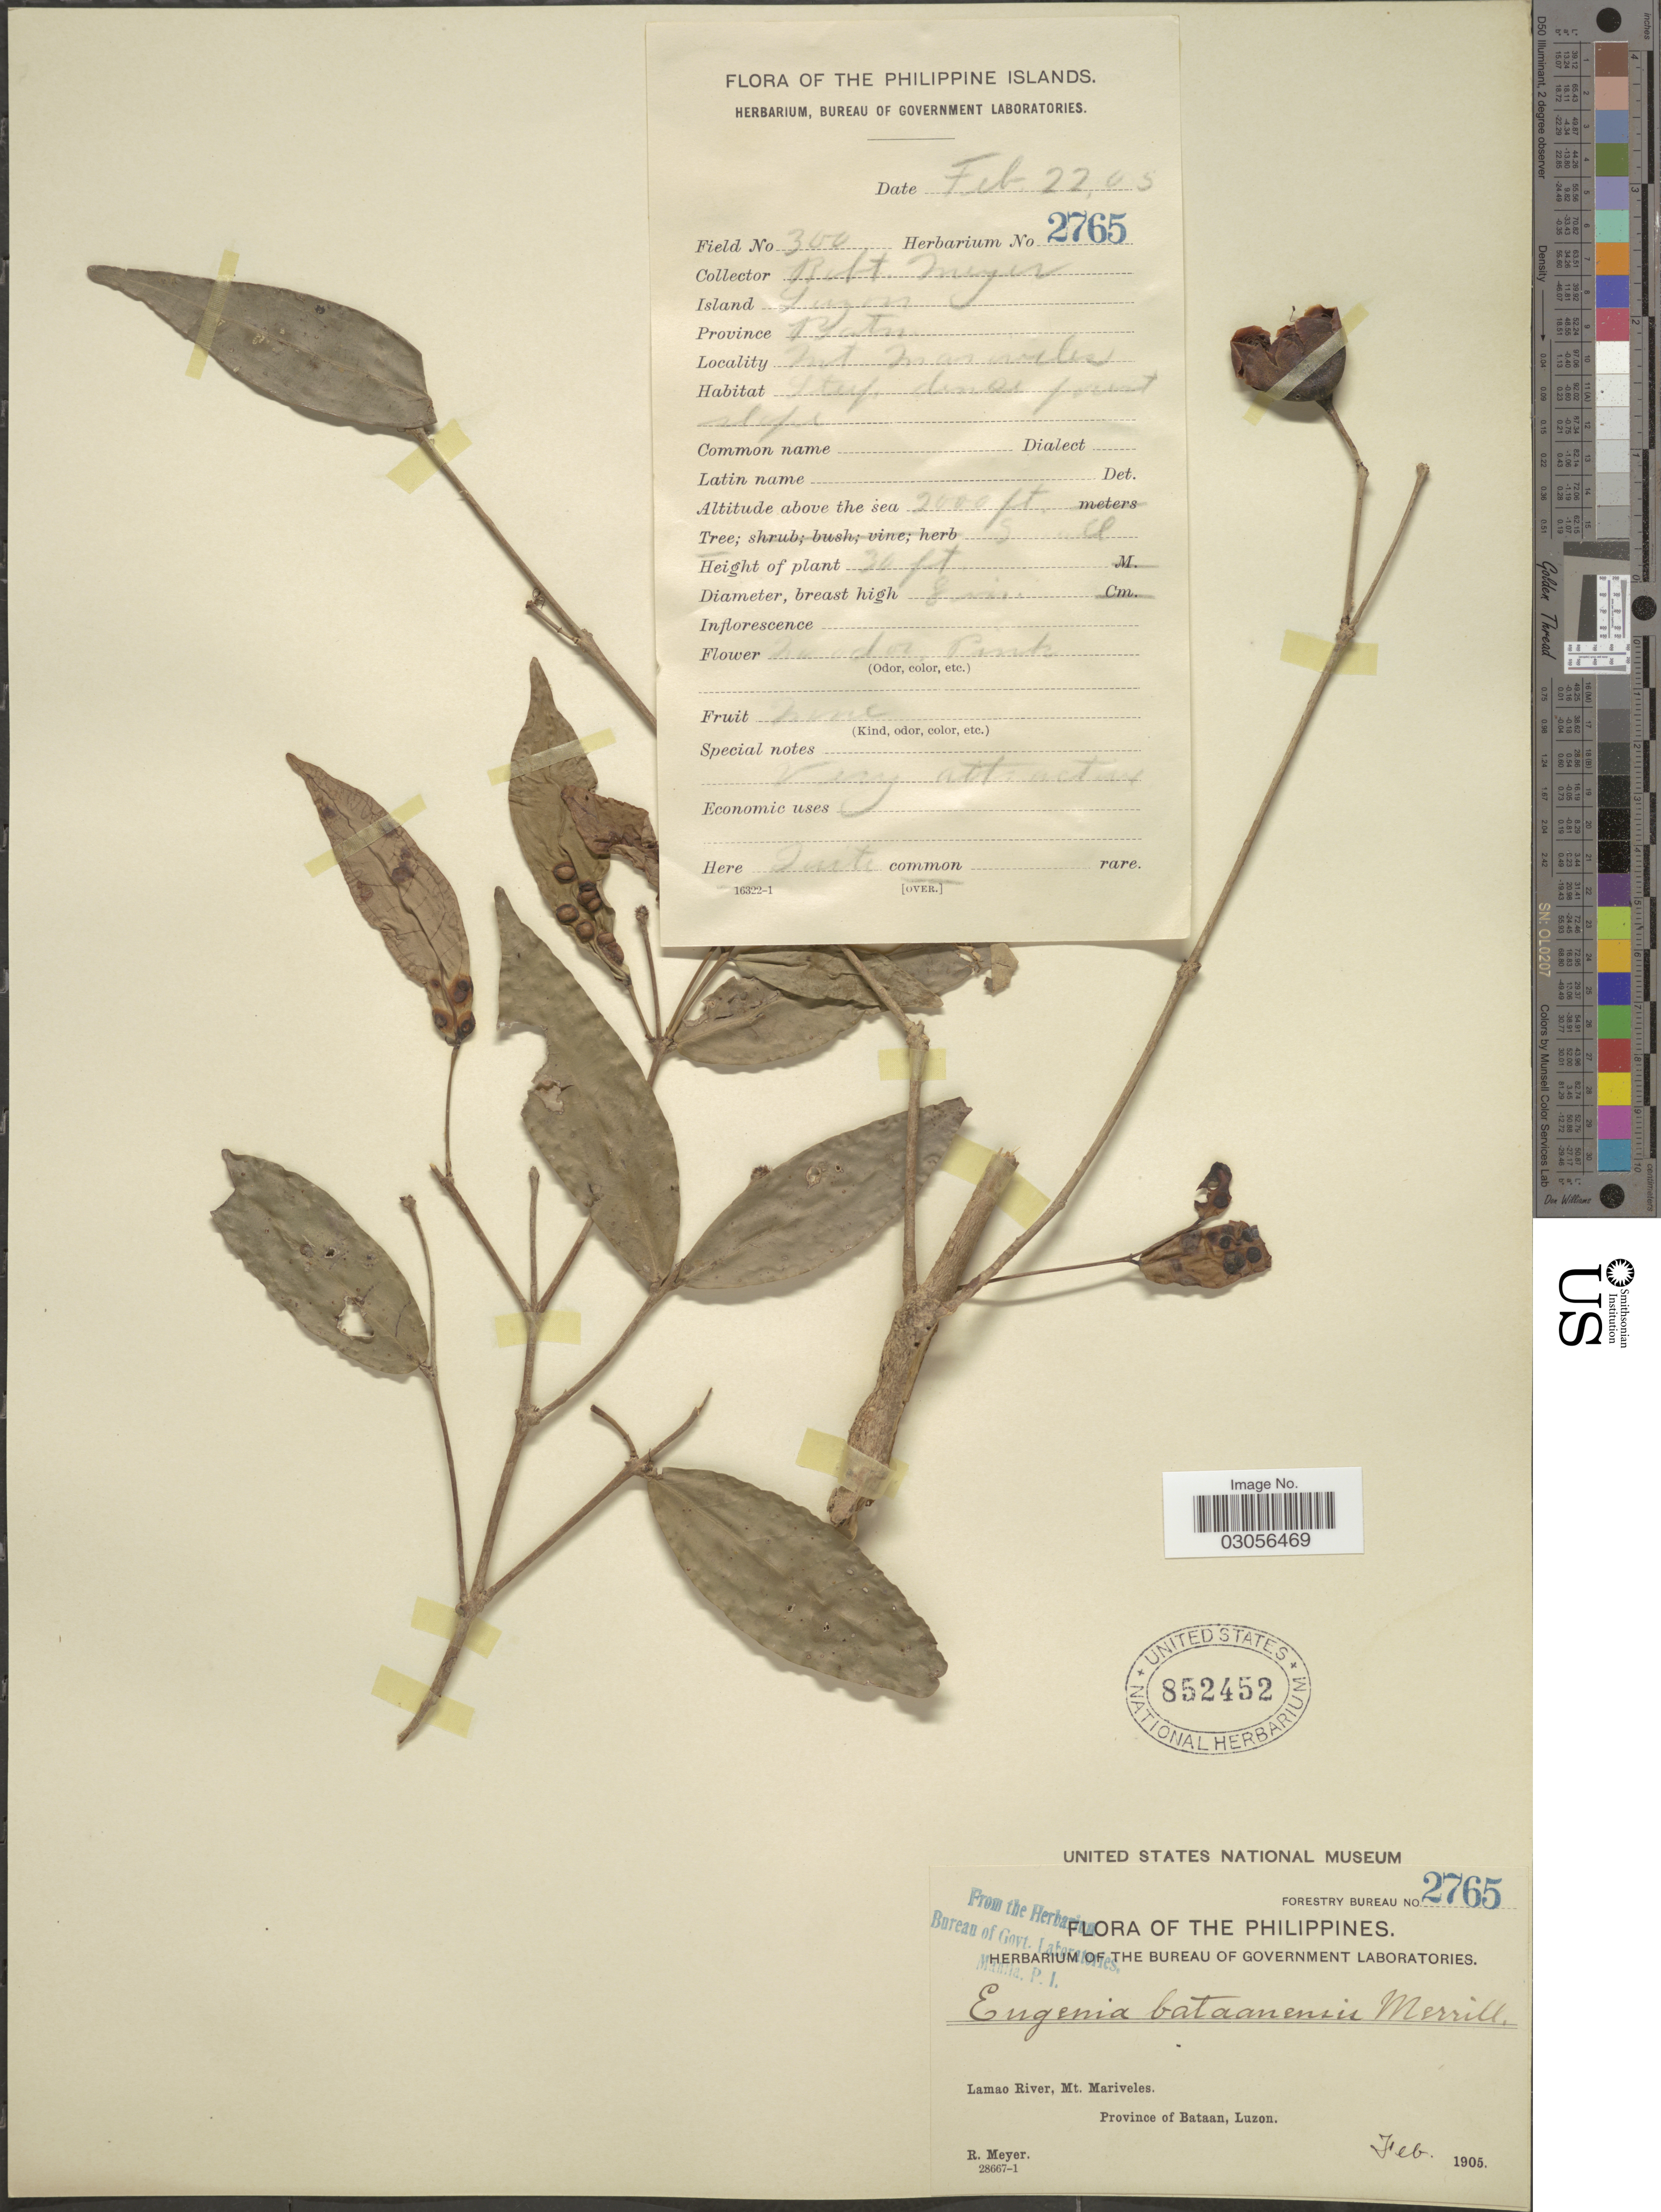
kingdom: Plantae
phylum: Tracheophyta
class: Magnoliopsida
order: Myrtales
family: Myrtaceae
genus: Syzygium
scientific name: Syzygium bataanense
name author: (Merr.) Merr.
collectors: R. Meyer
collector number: Forestry Bureau 2765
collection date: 1905-02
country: Philippines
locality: Lamao River, Mt. Mariveles, Province of Bataan, Luzon.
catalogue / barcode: US 852452